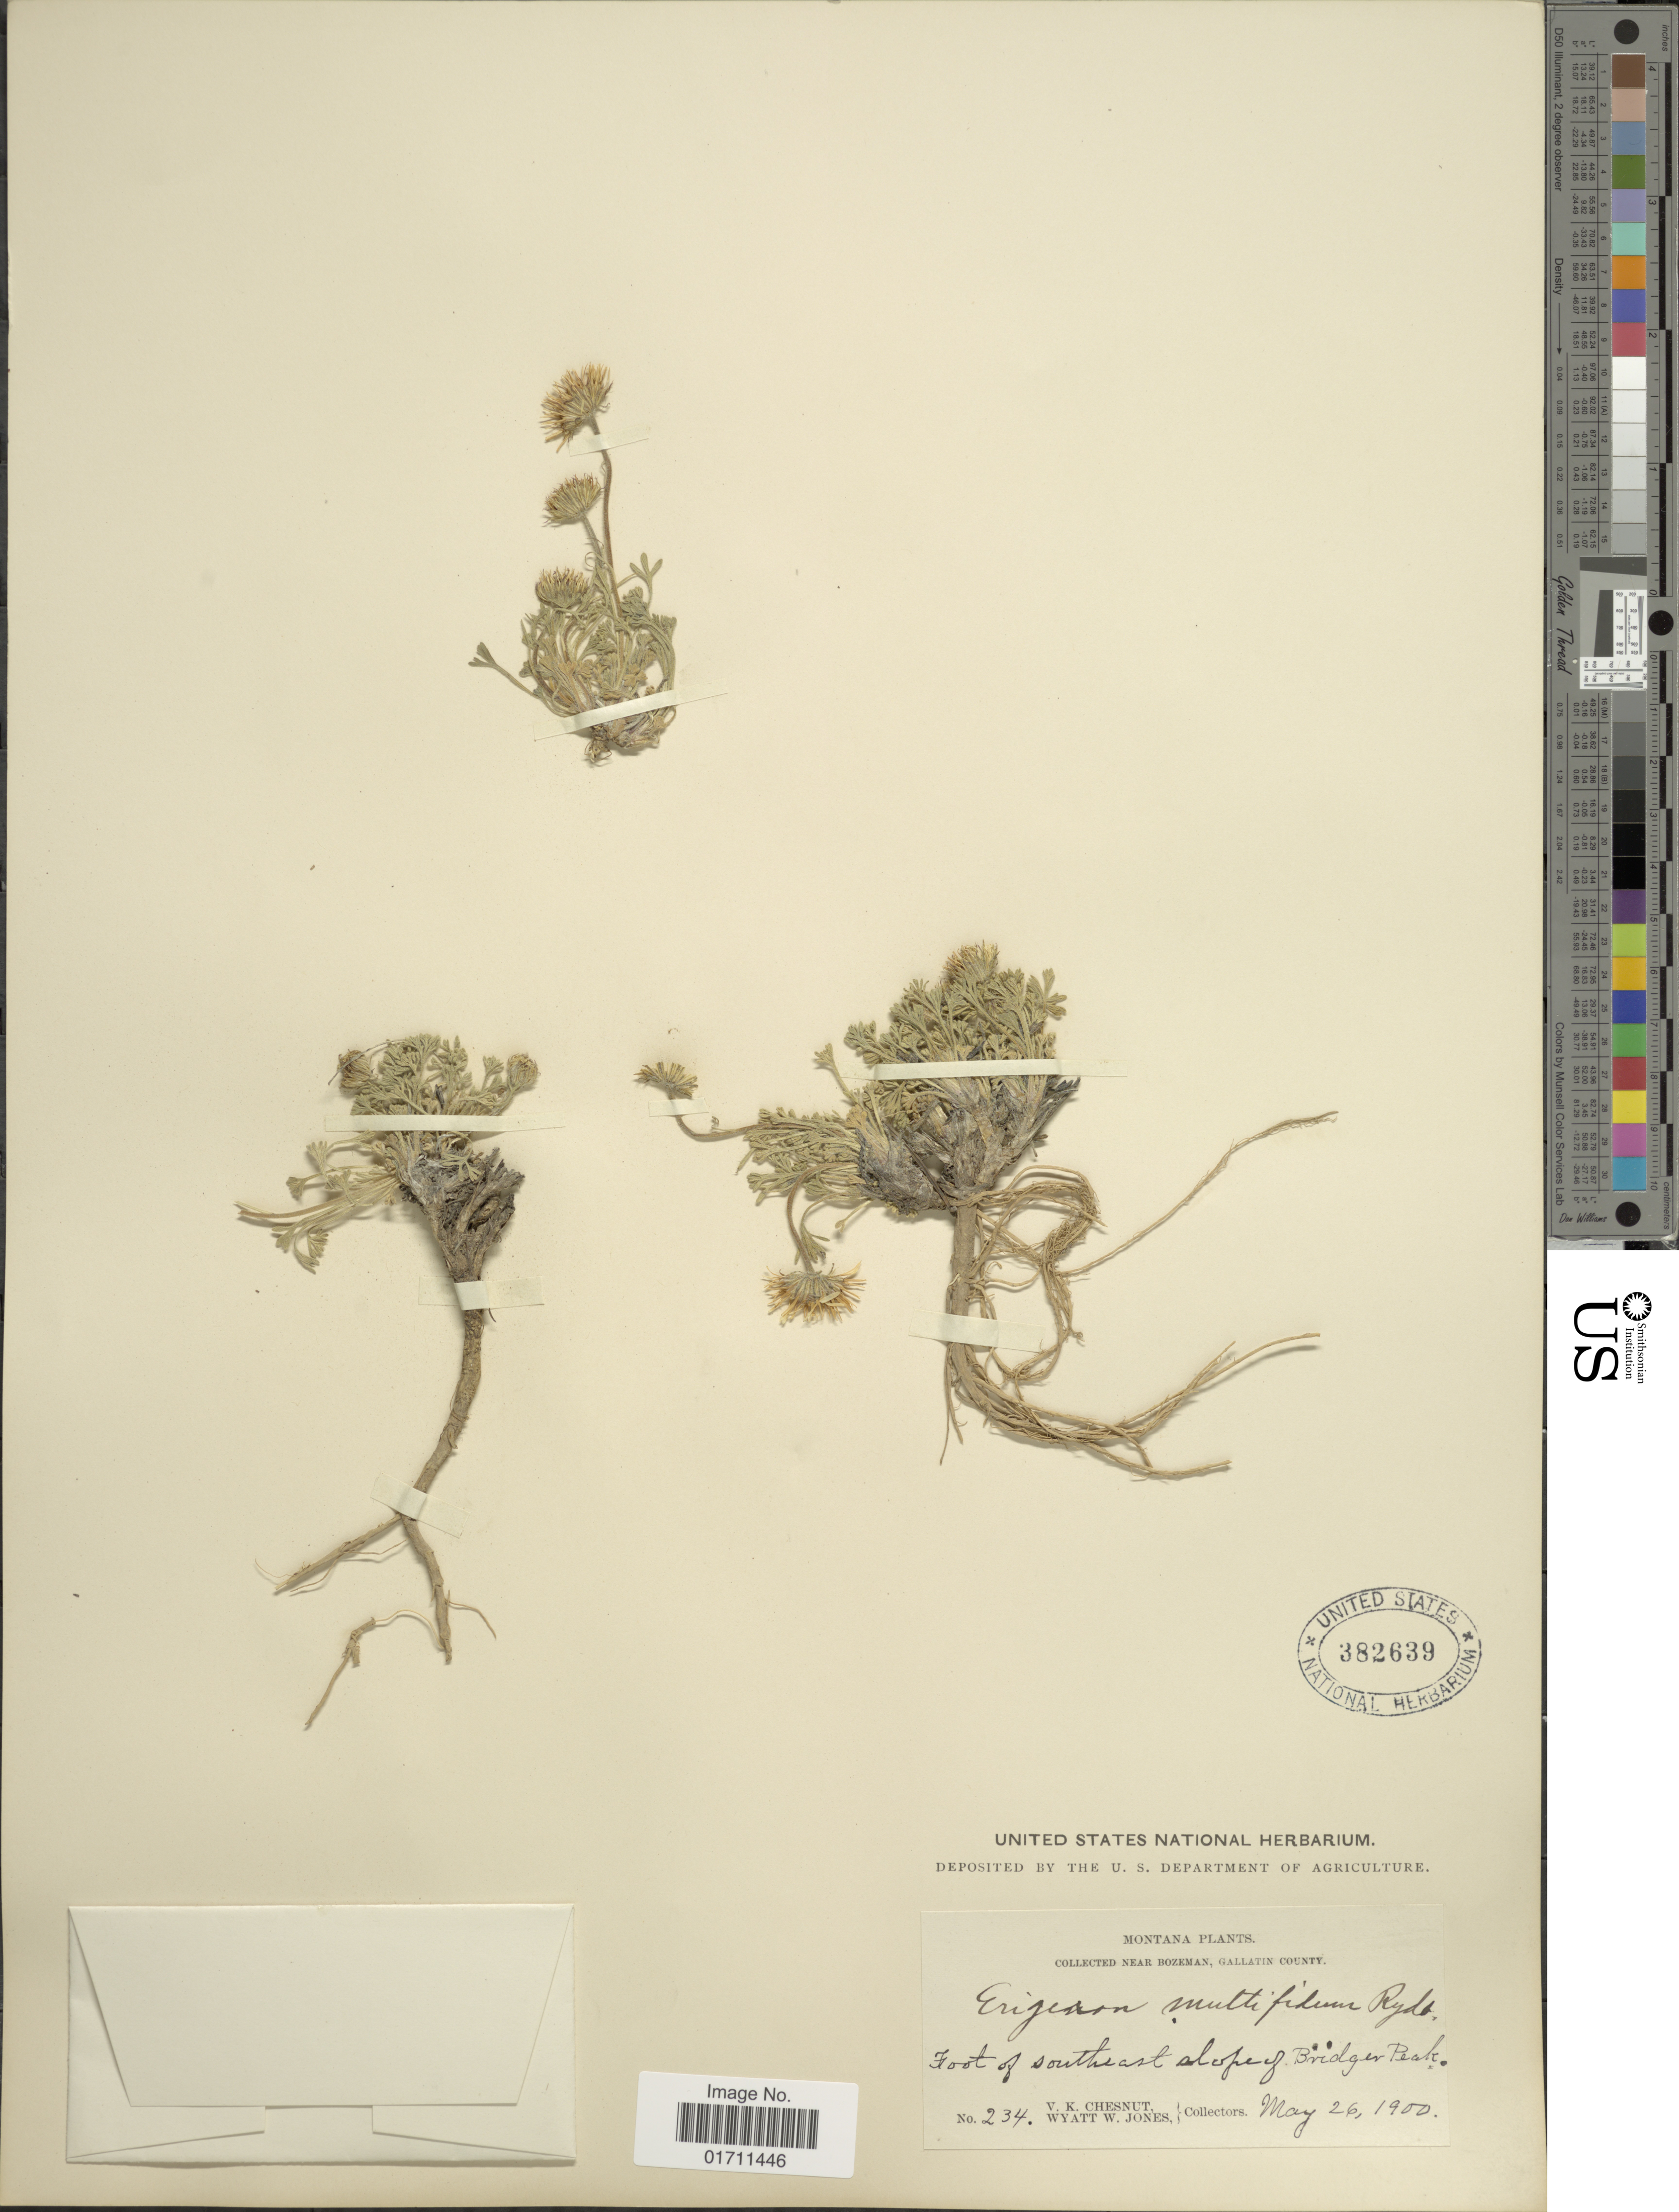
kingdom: Plantae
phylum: Tracheophyta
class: Magnoliopsida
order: Asterales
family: Asteraceae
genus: Erigeron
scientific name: Erigeron compositus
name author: Pursh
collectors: V. Chesnut & W. W. Jones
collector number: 234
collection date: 1900-05-26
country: United States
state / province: Montana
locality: Near Bozeman, Gallatin County, Foot of southeast slope of Bridger Peak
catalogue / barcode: US 382639